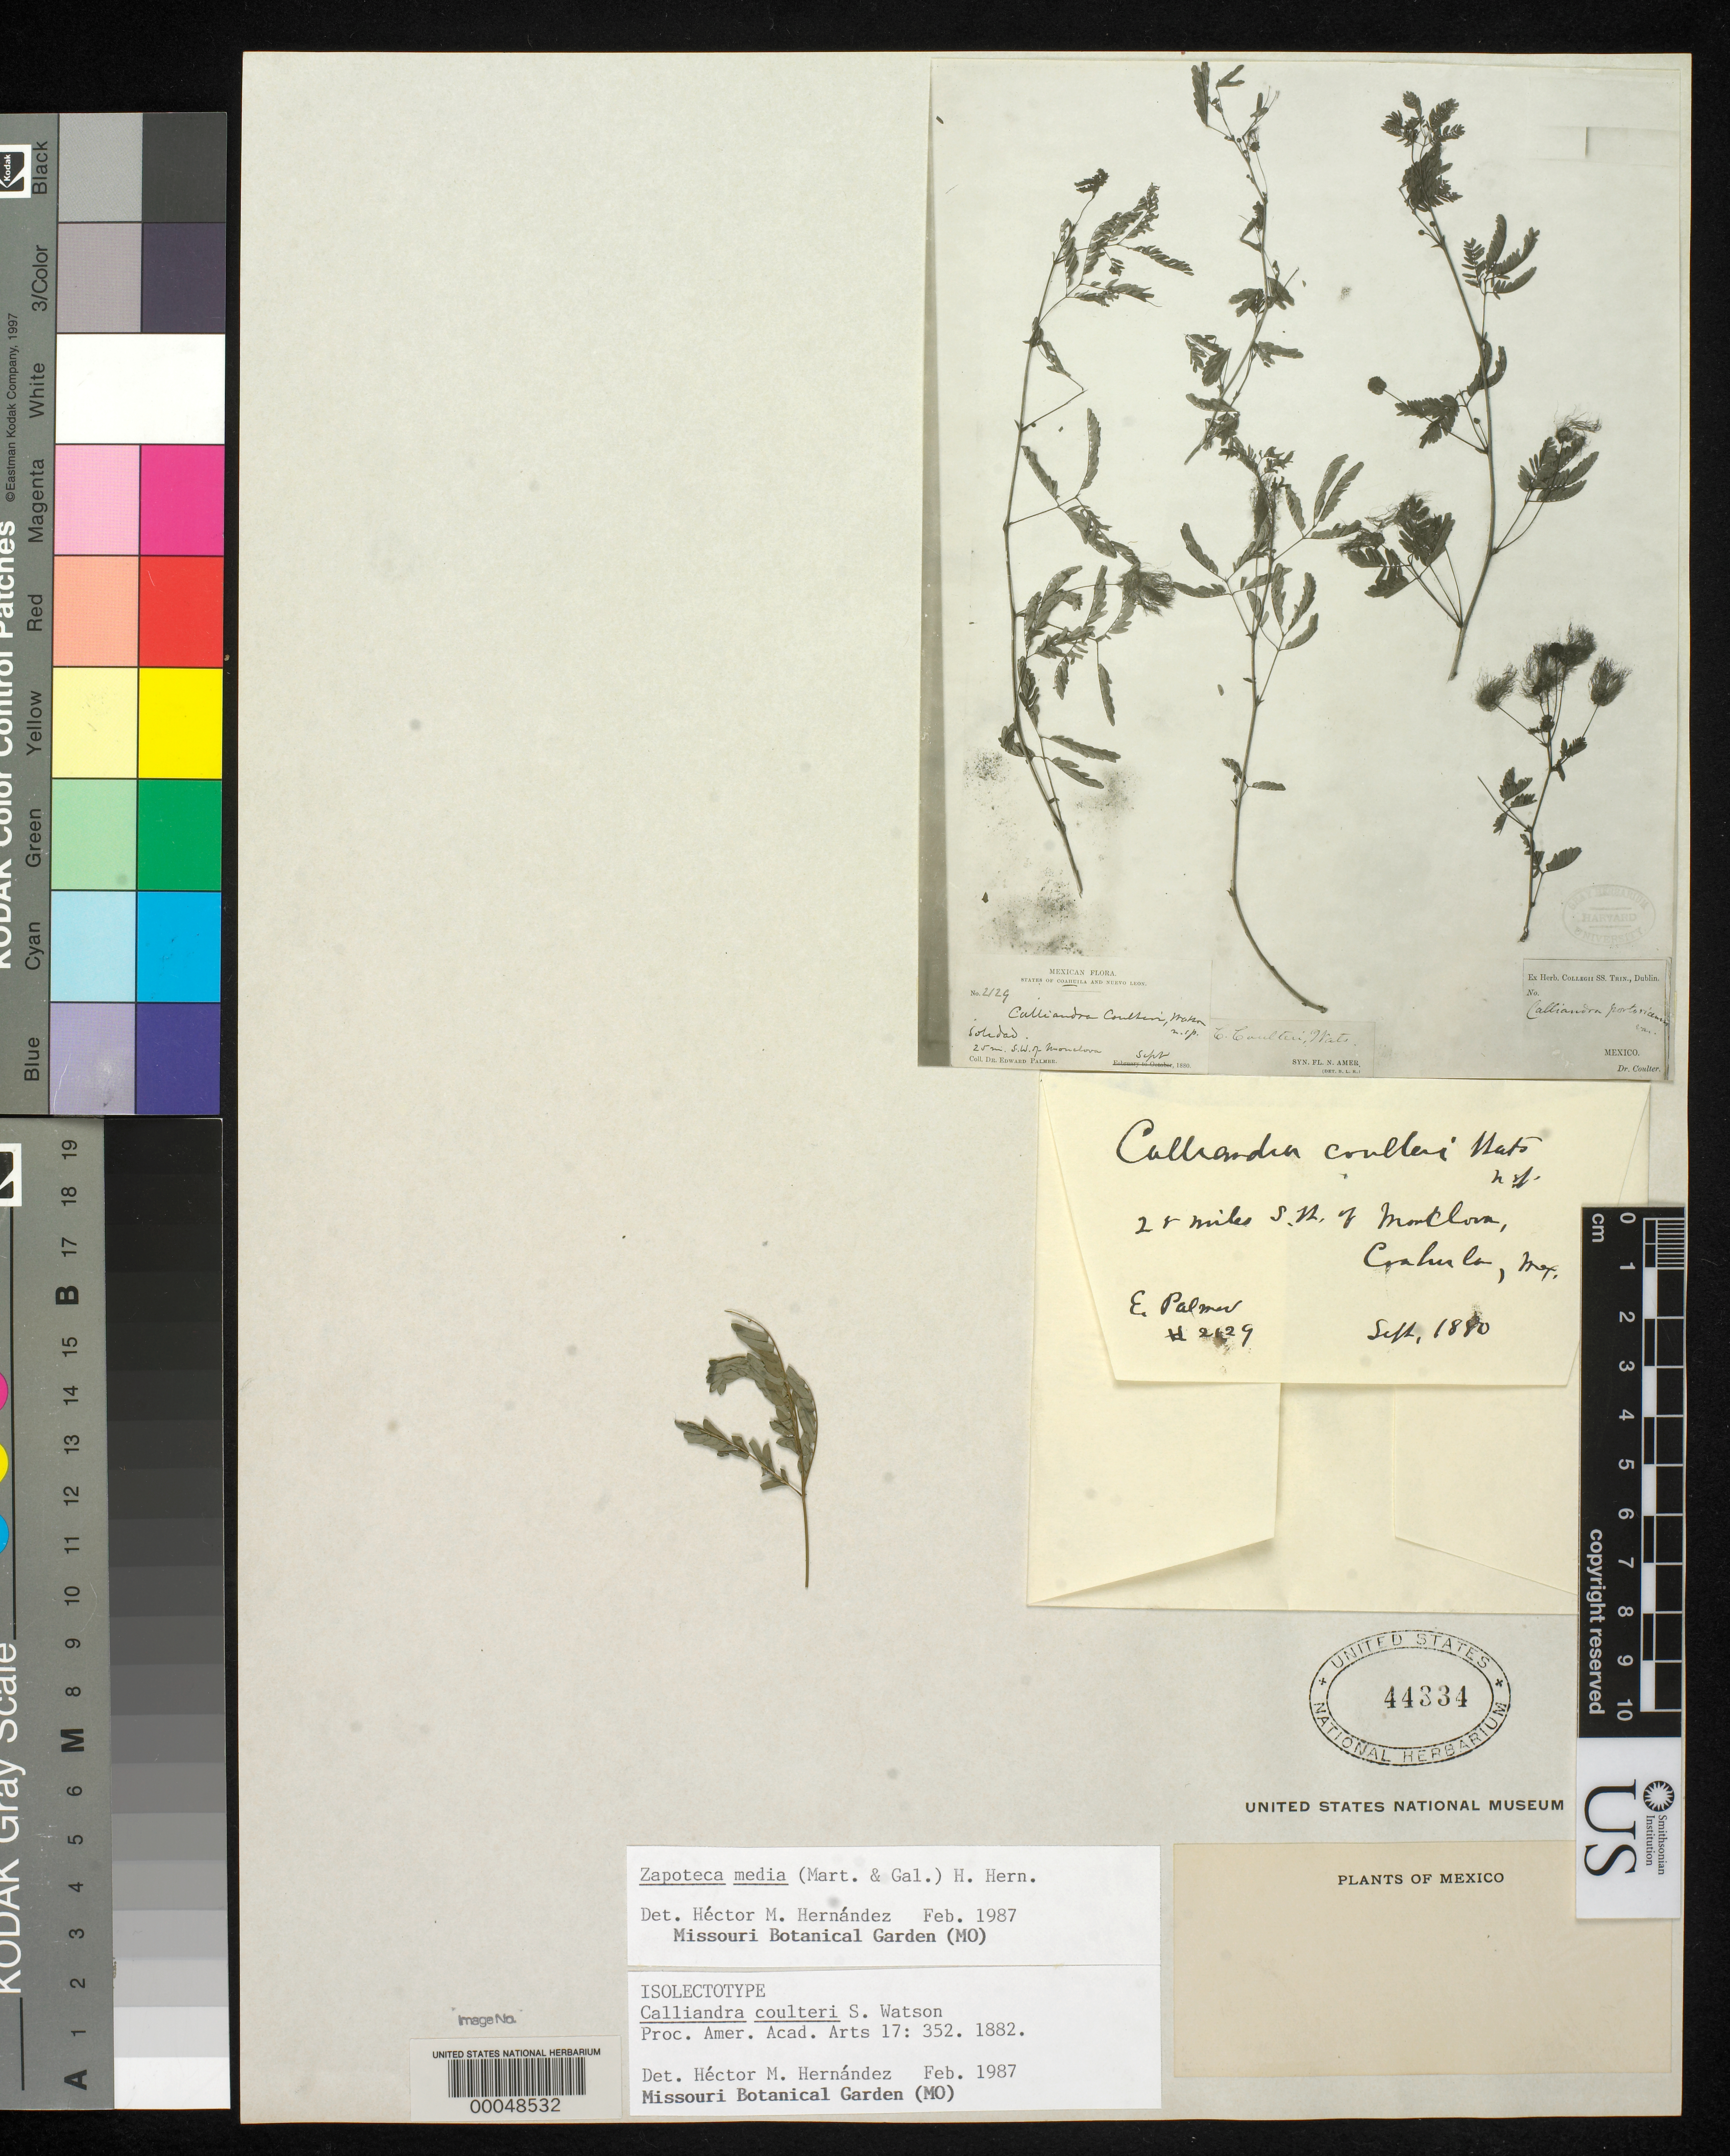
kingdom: Plantae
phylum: Tracheophyta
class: Magnoliopsida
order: Fabales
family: Fabaceae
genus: Calliandra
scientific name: Calliandra coulteri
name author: S. Watson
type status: Isolectotype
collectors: E. Palmer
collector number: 2129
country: Mexico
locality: E of Monserrat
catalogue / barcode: US 44334